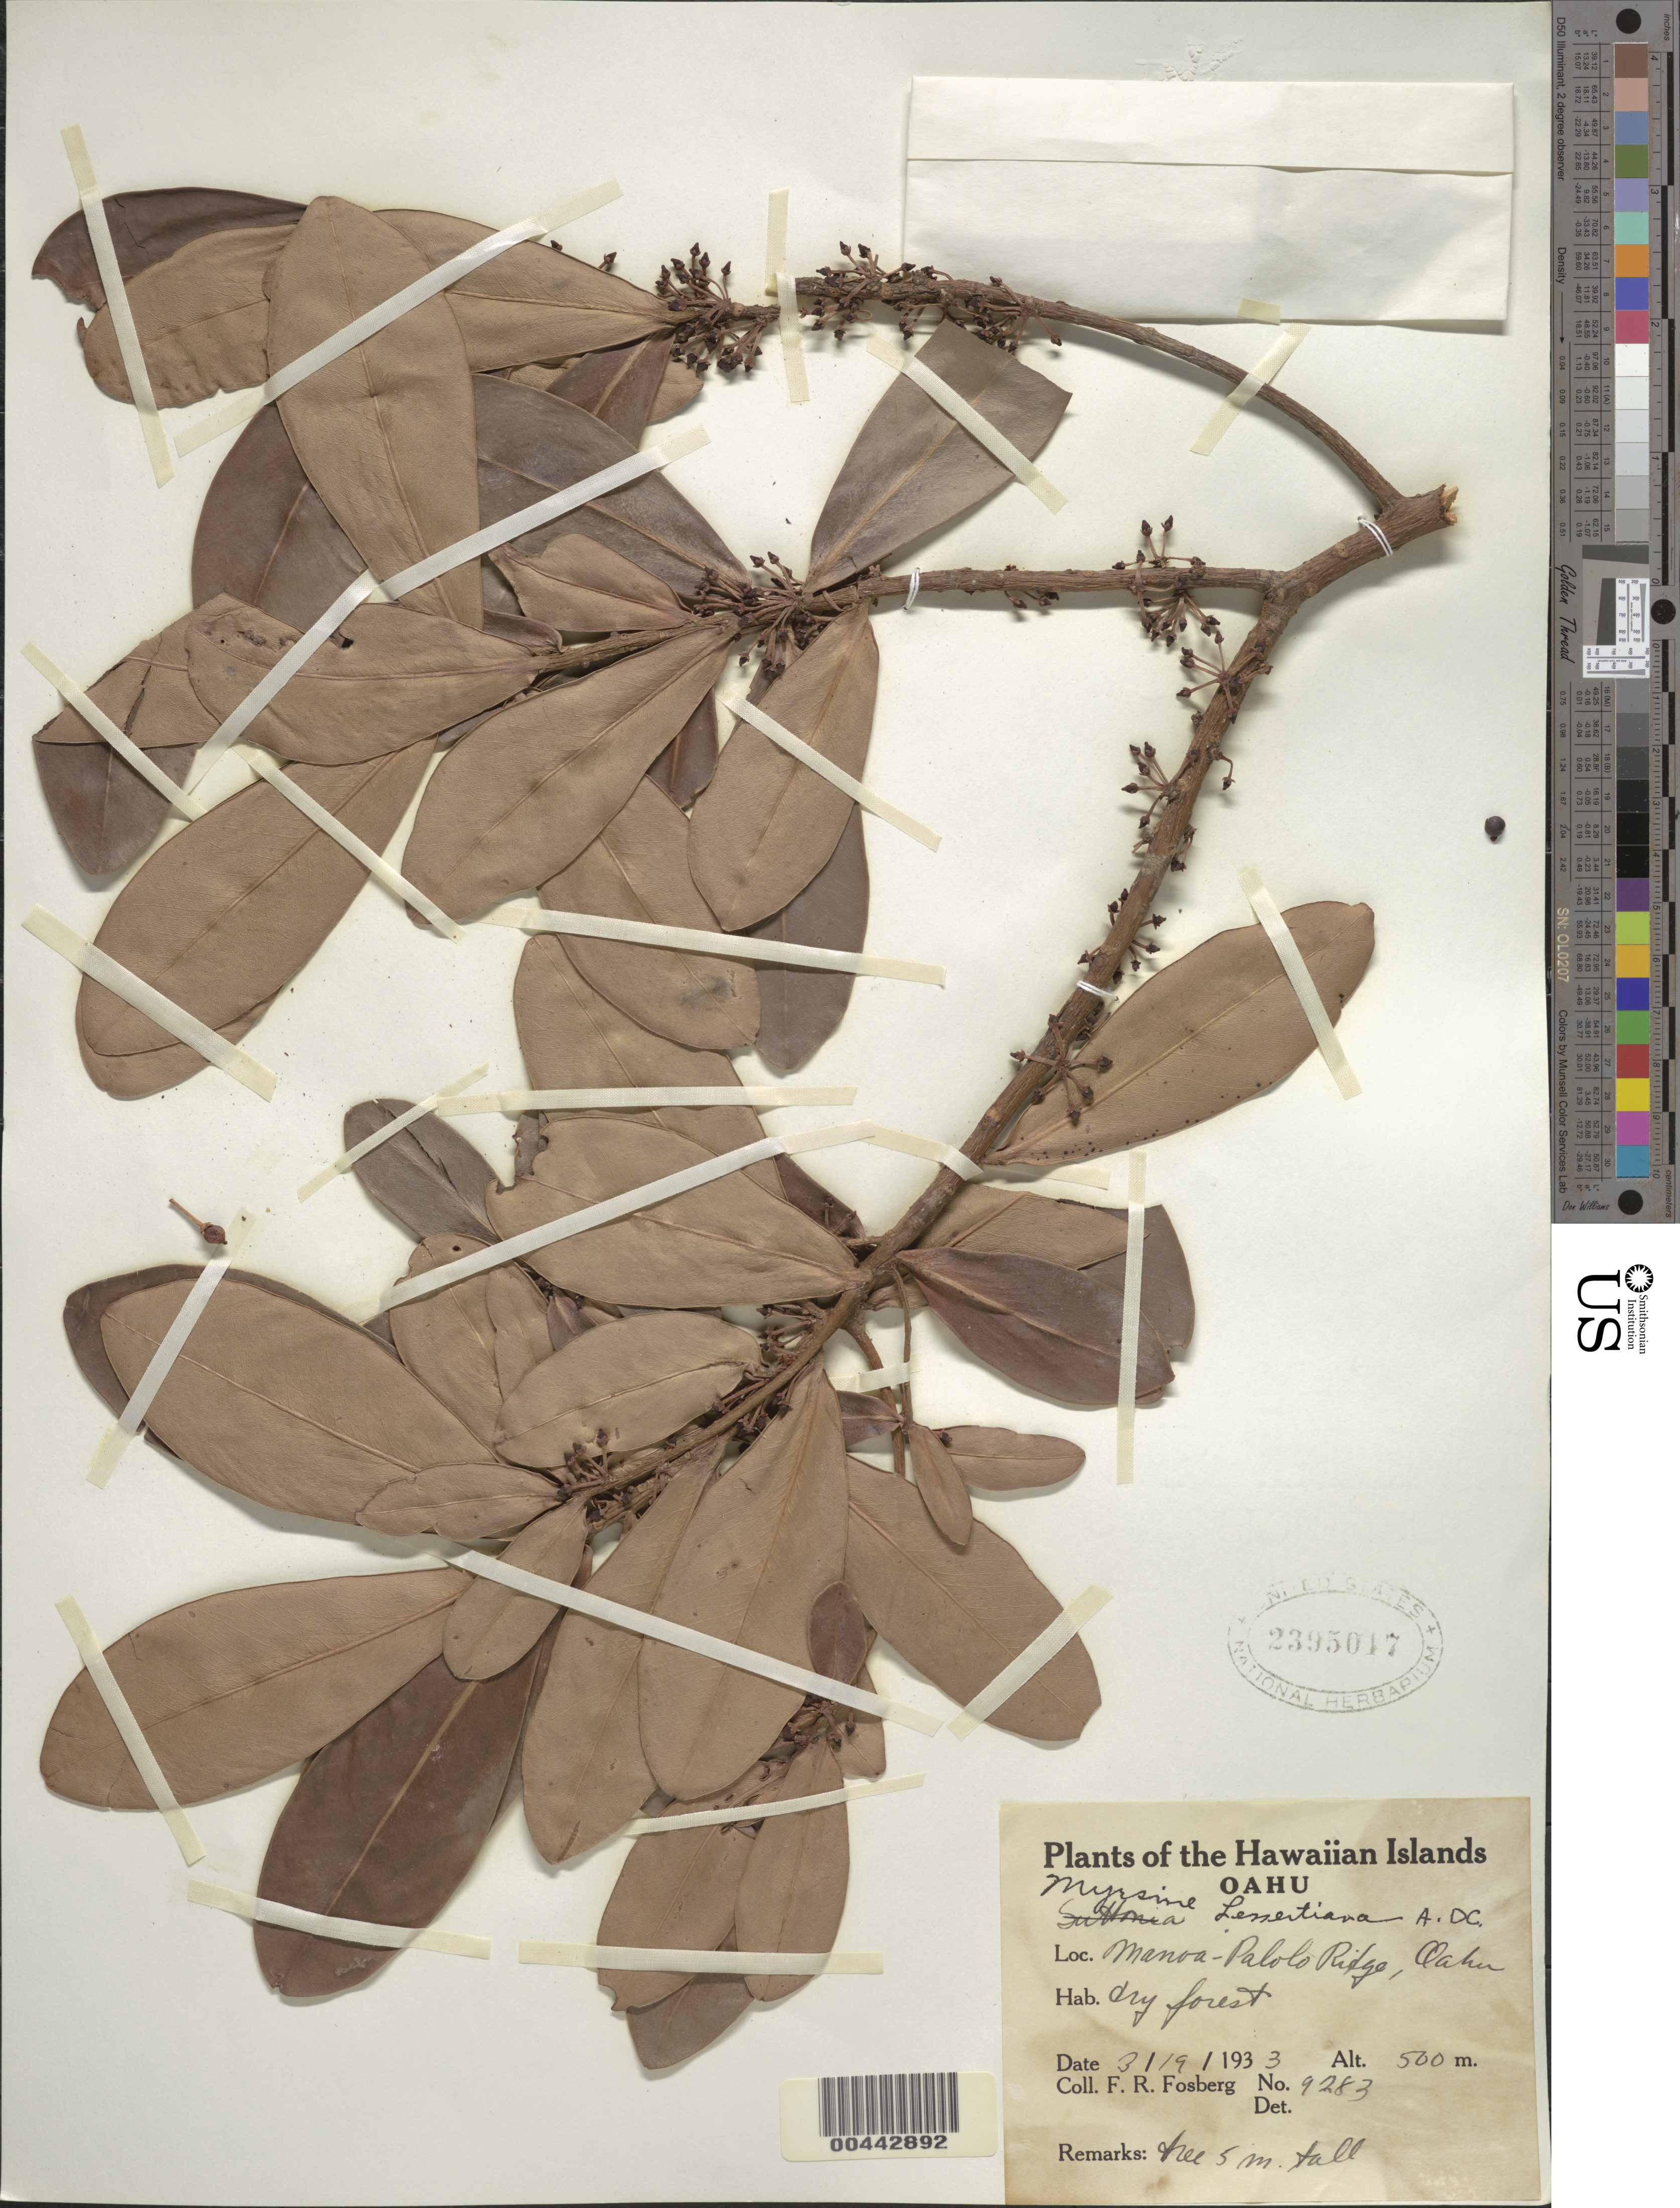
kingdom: Plantae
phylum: Tracheophyta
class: Magnoliopsida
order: Ericales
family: Primulaceae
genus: Myrsine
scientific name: Myrsine lessertiana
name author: A. DC.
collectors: F. R. Fosberg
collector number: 9283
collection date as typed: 19 Mar 1933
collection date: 1933-03-19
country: United States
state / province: Hawaii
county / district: Honolulu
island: Oahu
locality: Manoa-Palolo Ridge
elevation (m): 500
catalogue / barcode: US 2395017